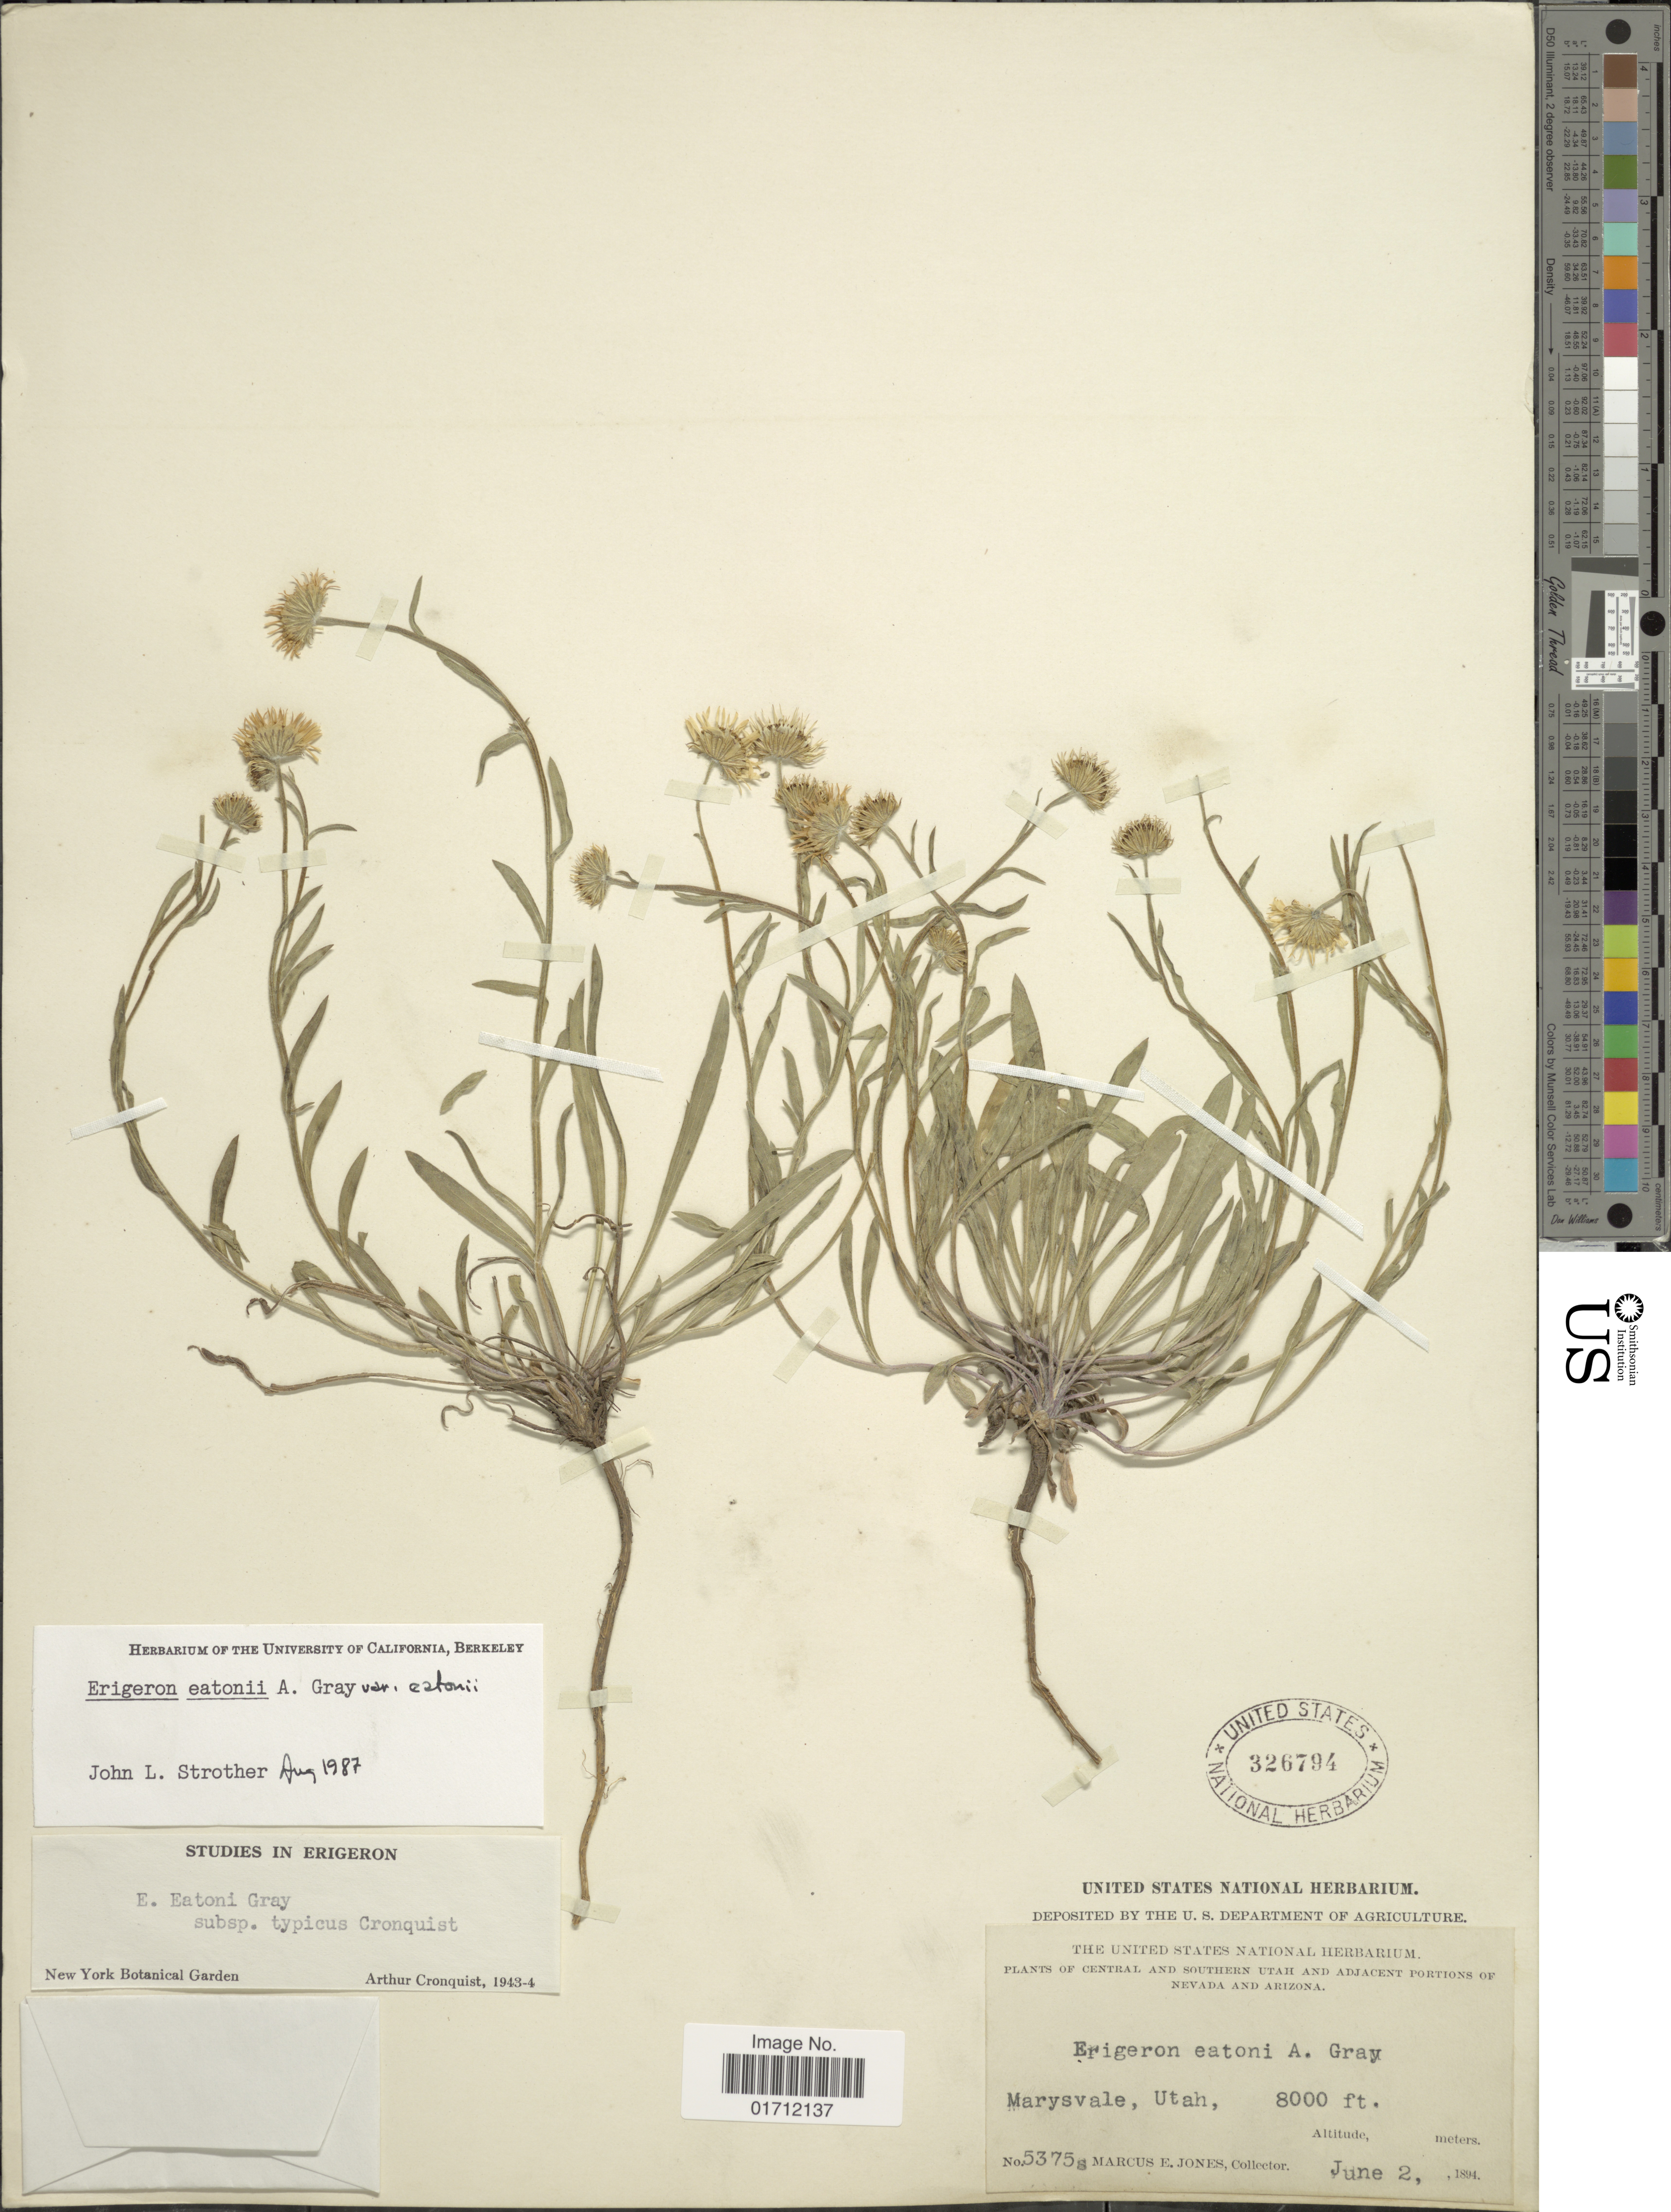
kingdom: Plantae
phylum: Tracheophyta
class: Magnoliopsida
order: Asterales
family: Asteraceae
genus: Erigeron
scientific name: Erigeron eatonii var. eatonii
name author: A. Gray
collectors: M. E. Jones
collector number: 5375g*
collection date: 1894-06-02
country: United States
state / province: Utah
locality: Central and Southern Utah, Marysvale, Utah.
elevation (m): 2438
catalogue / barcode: US 326794